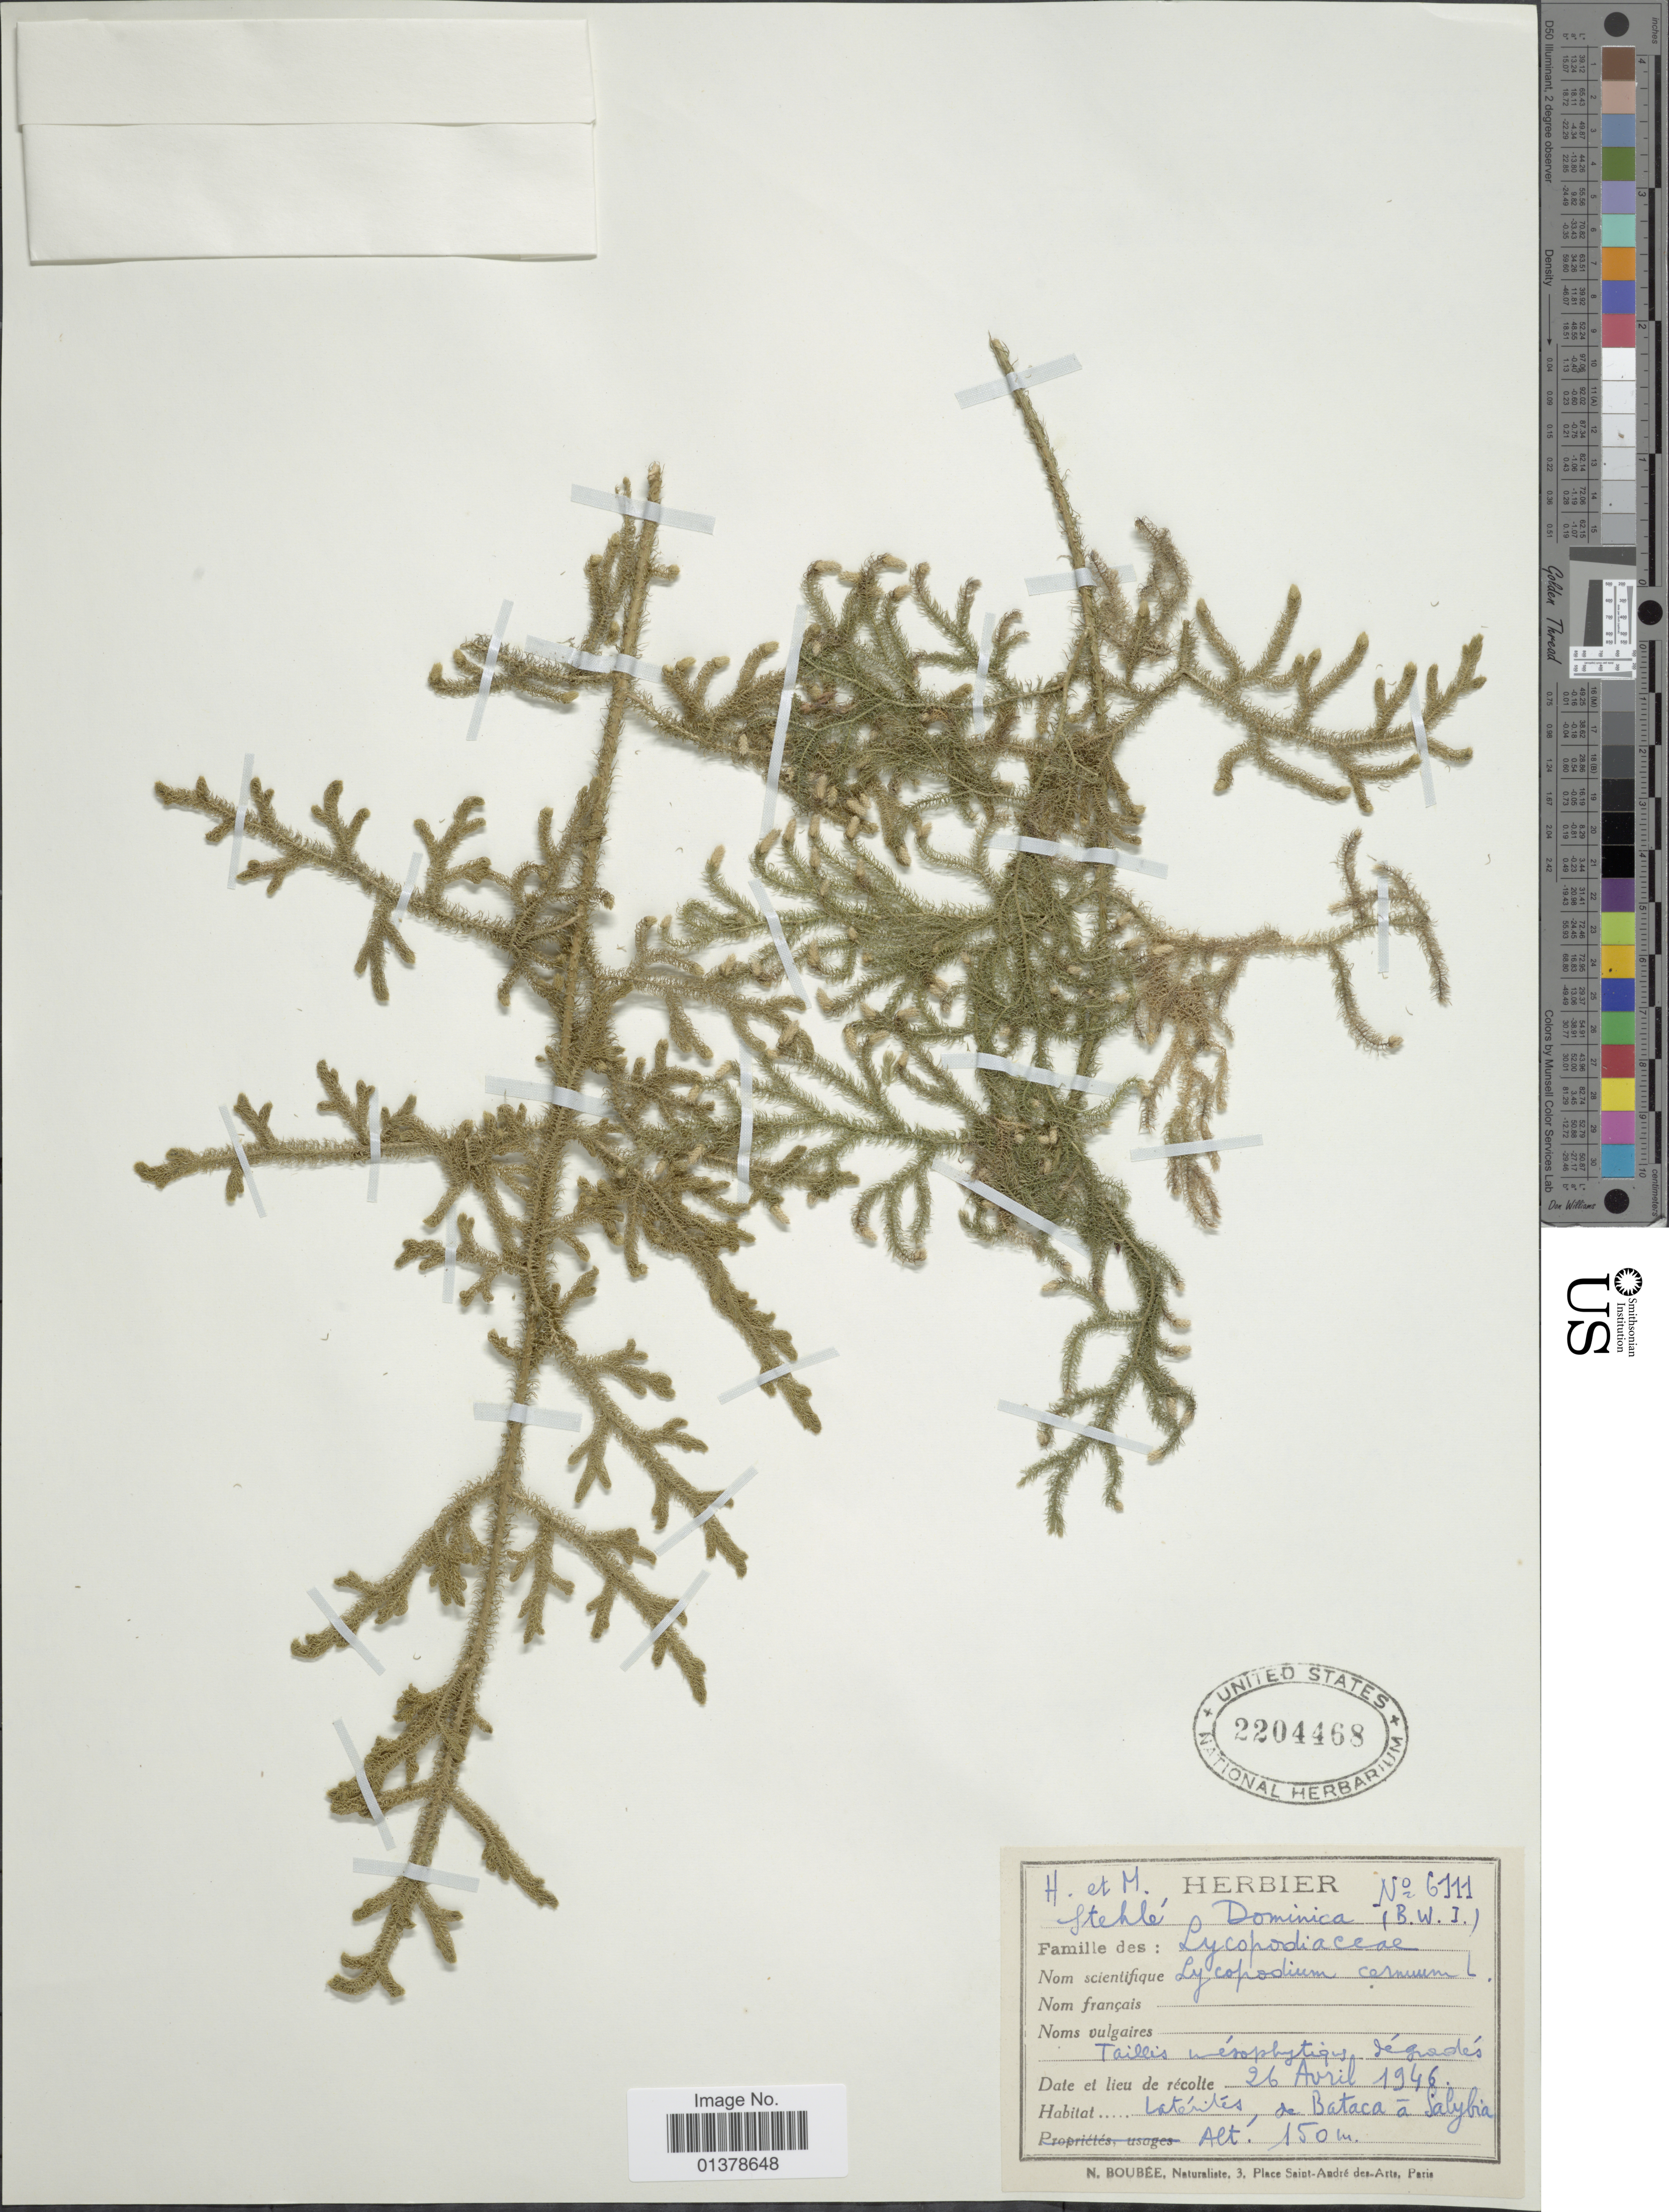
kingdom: Plantae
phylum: Tracheophyta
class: Lycopodiopsida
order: Lycopodiales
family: Lycopodiaceae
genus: Palhinhaea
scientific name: Palhinhaea cernua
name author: (L.) Vasc. & Franco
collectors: H. Stehlé & M. Stehlé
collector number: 6111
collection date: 1946-04-26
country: Dominica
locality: Latentes de Bataca a Salybia.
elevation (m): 150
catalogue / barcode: US 2204468